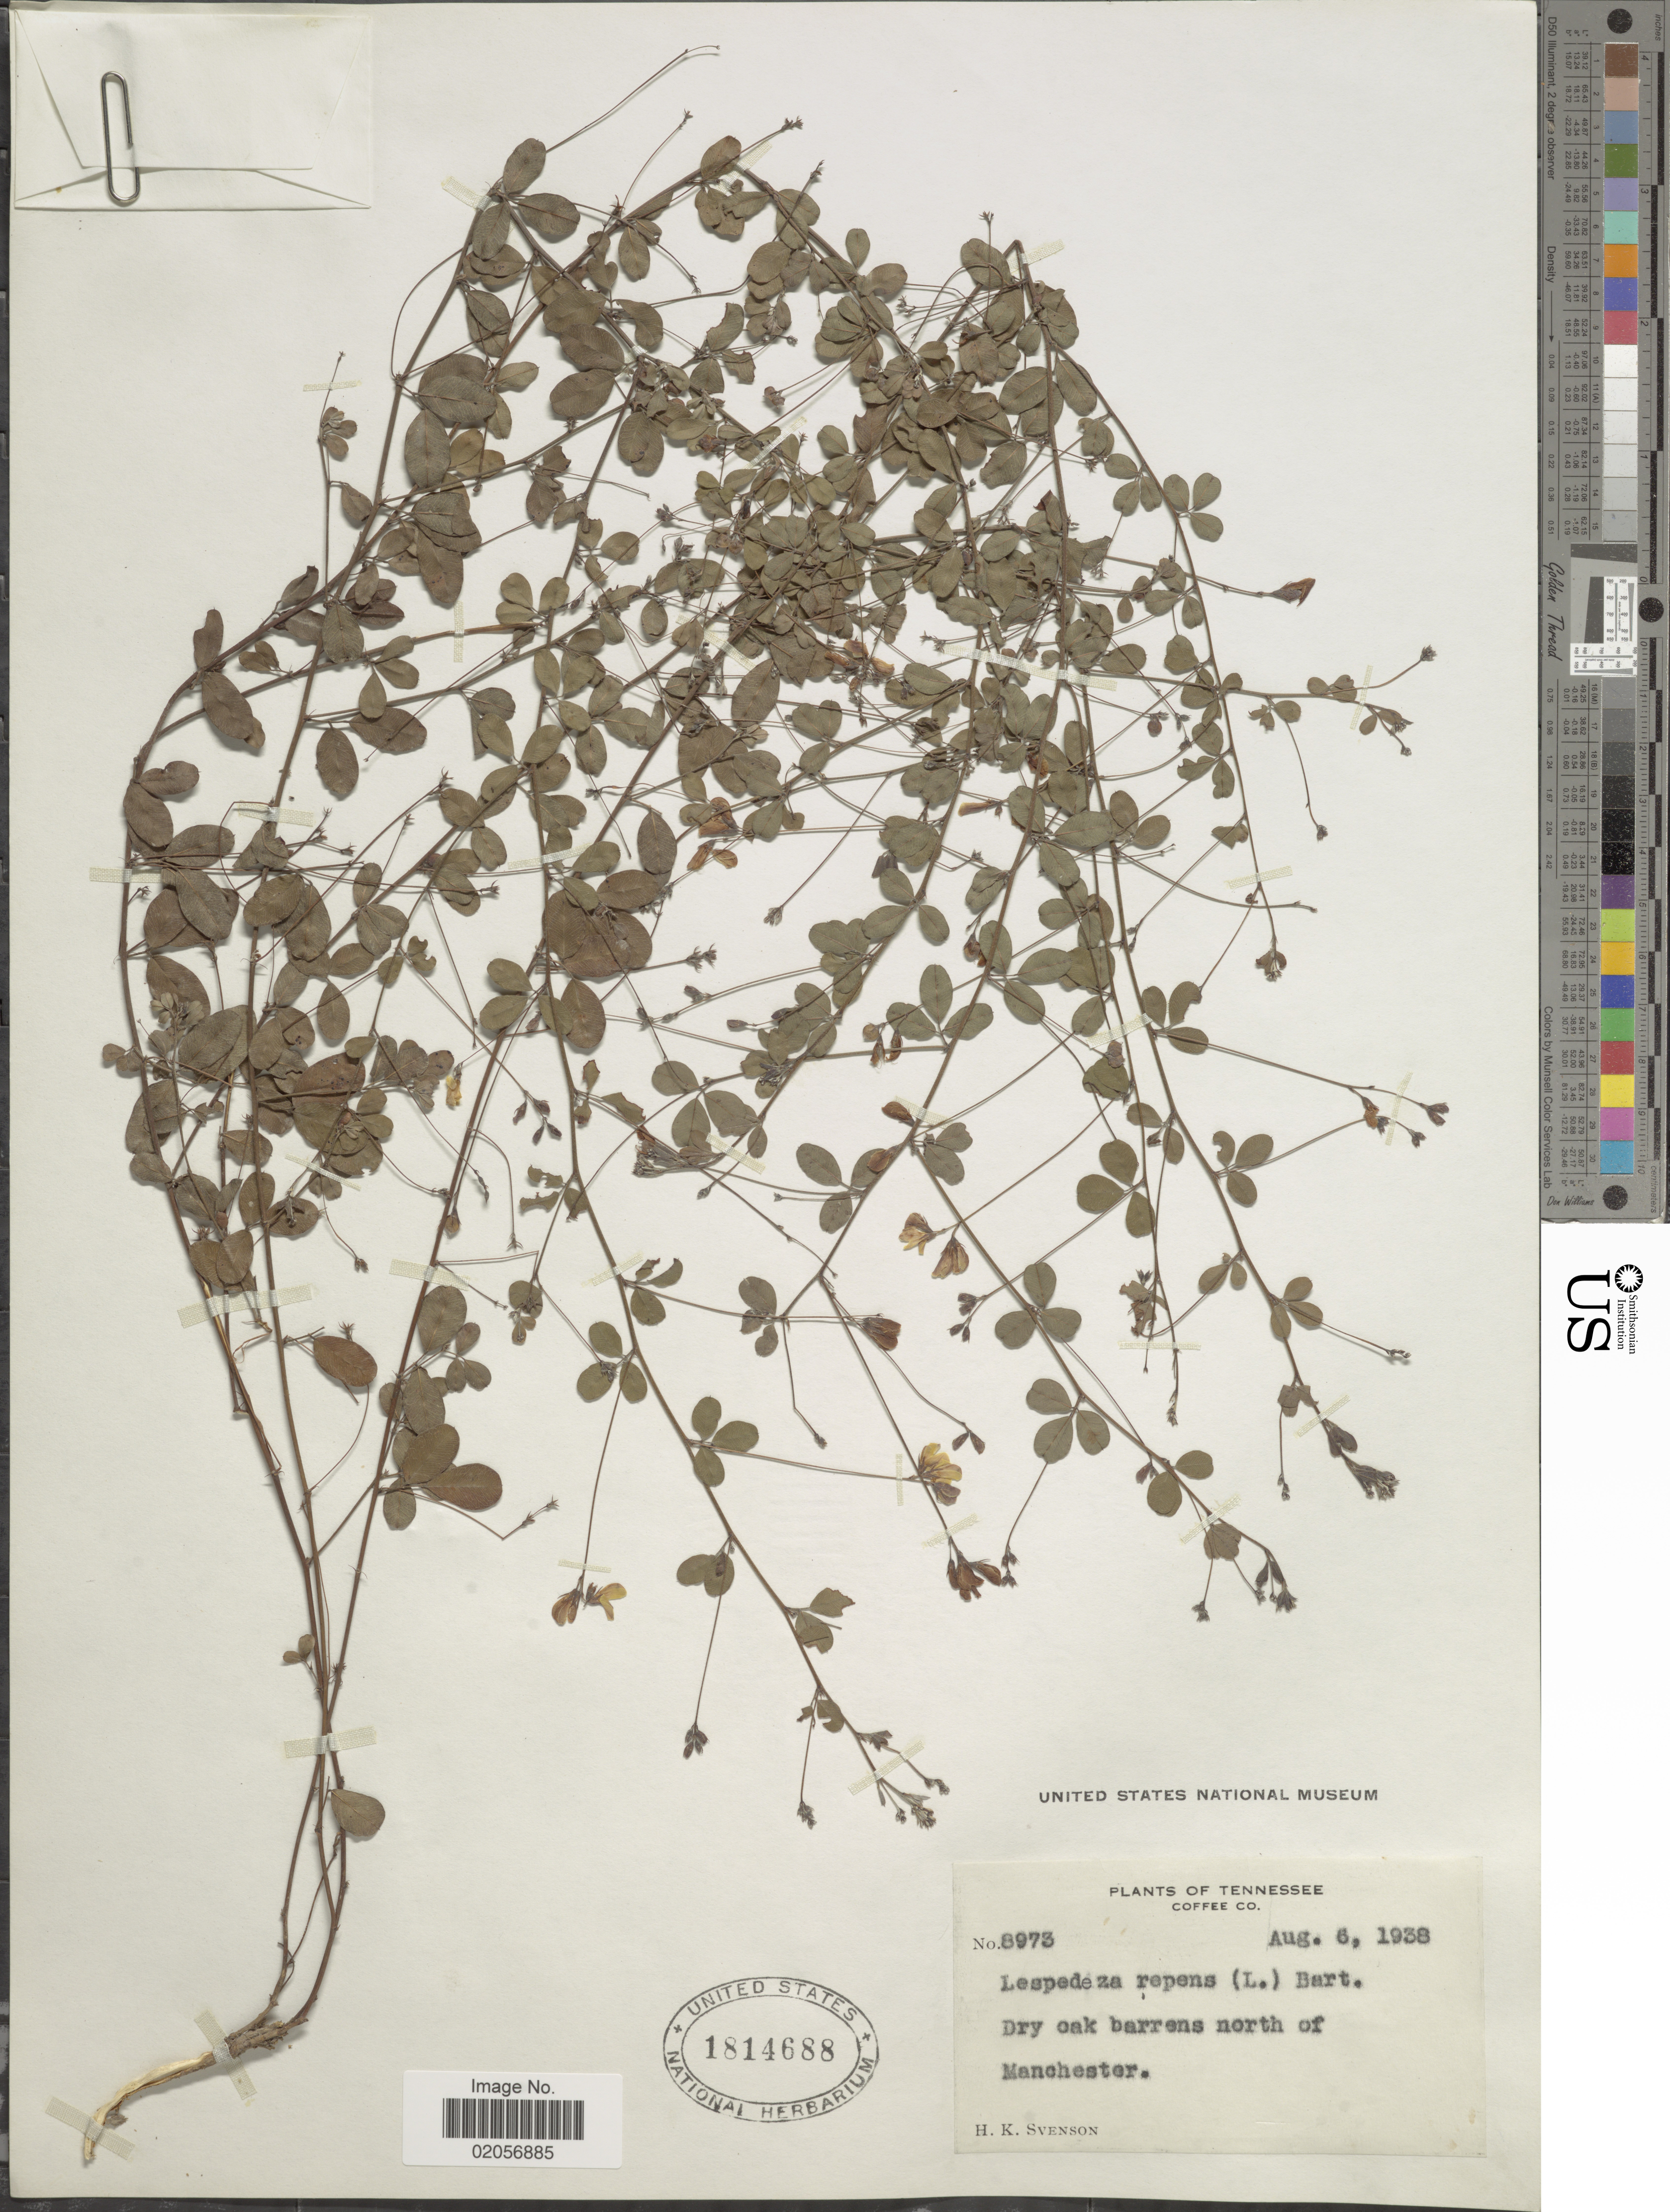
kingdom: Plantae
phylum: Tracheophyta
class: Magnoliopsida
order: Fabales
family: Fabaceae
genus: Lespedeza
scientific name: Lespedeza repens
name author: (L.) W.P.C. Barton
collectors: H. K. Svenson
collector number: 8973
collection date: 1938-08-06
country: United States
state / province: Tennessee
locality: Coffee Co. Dry oak barrens north of Manchester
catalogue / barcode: US 1814688